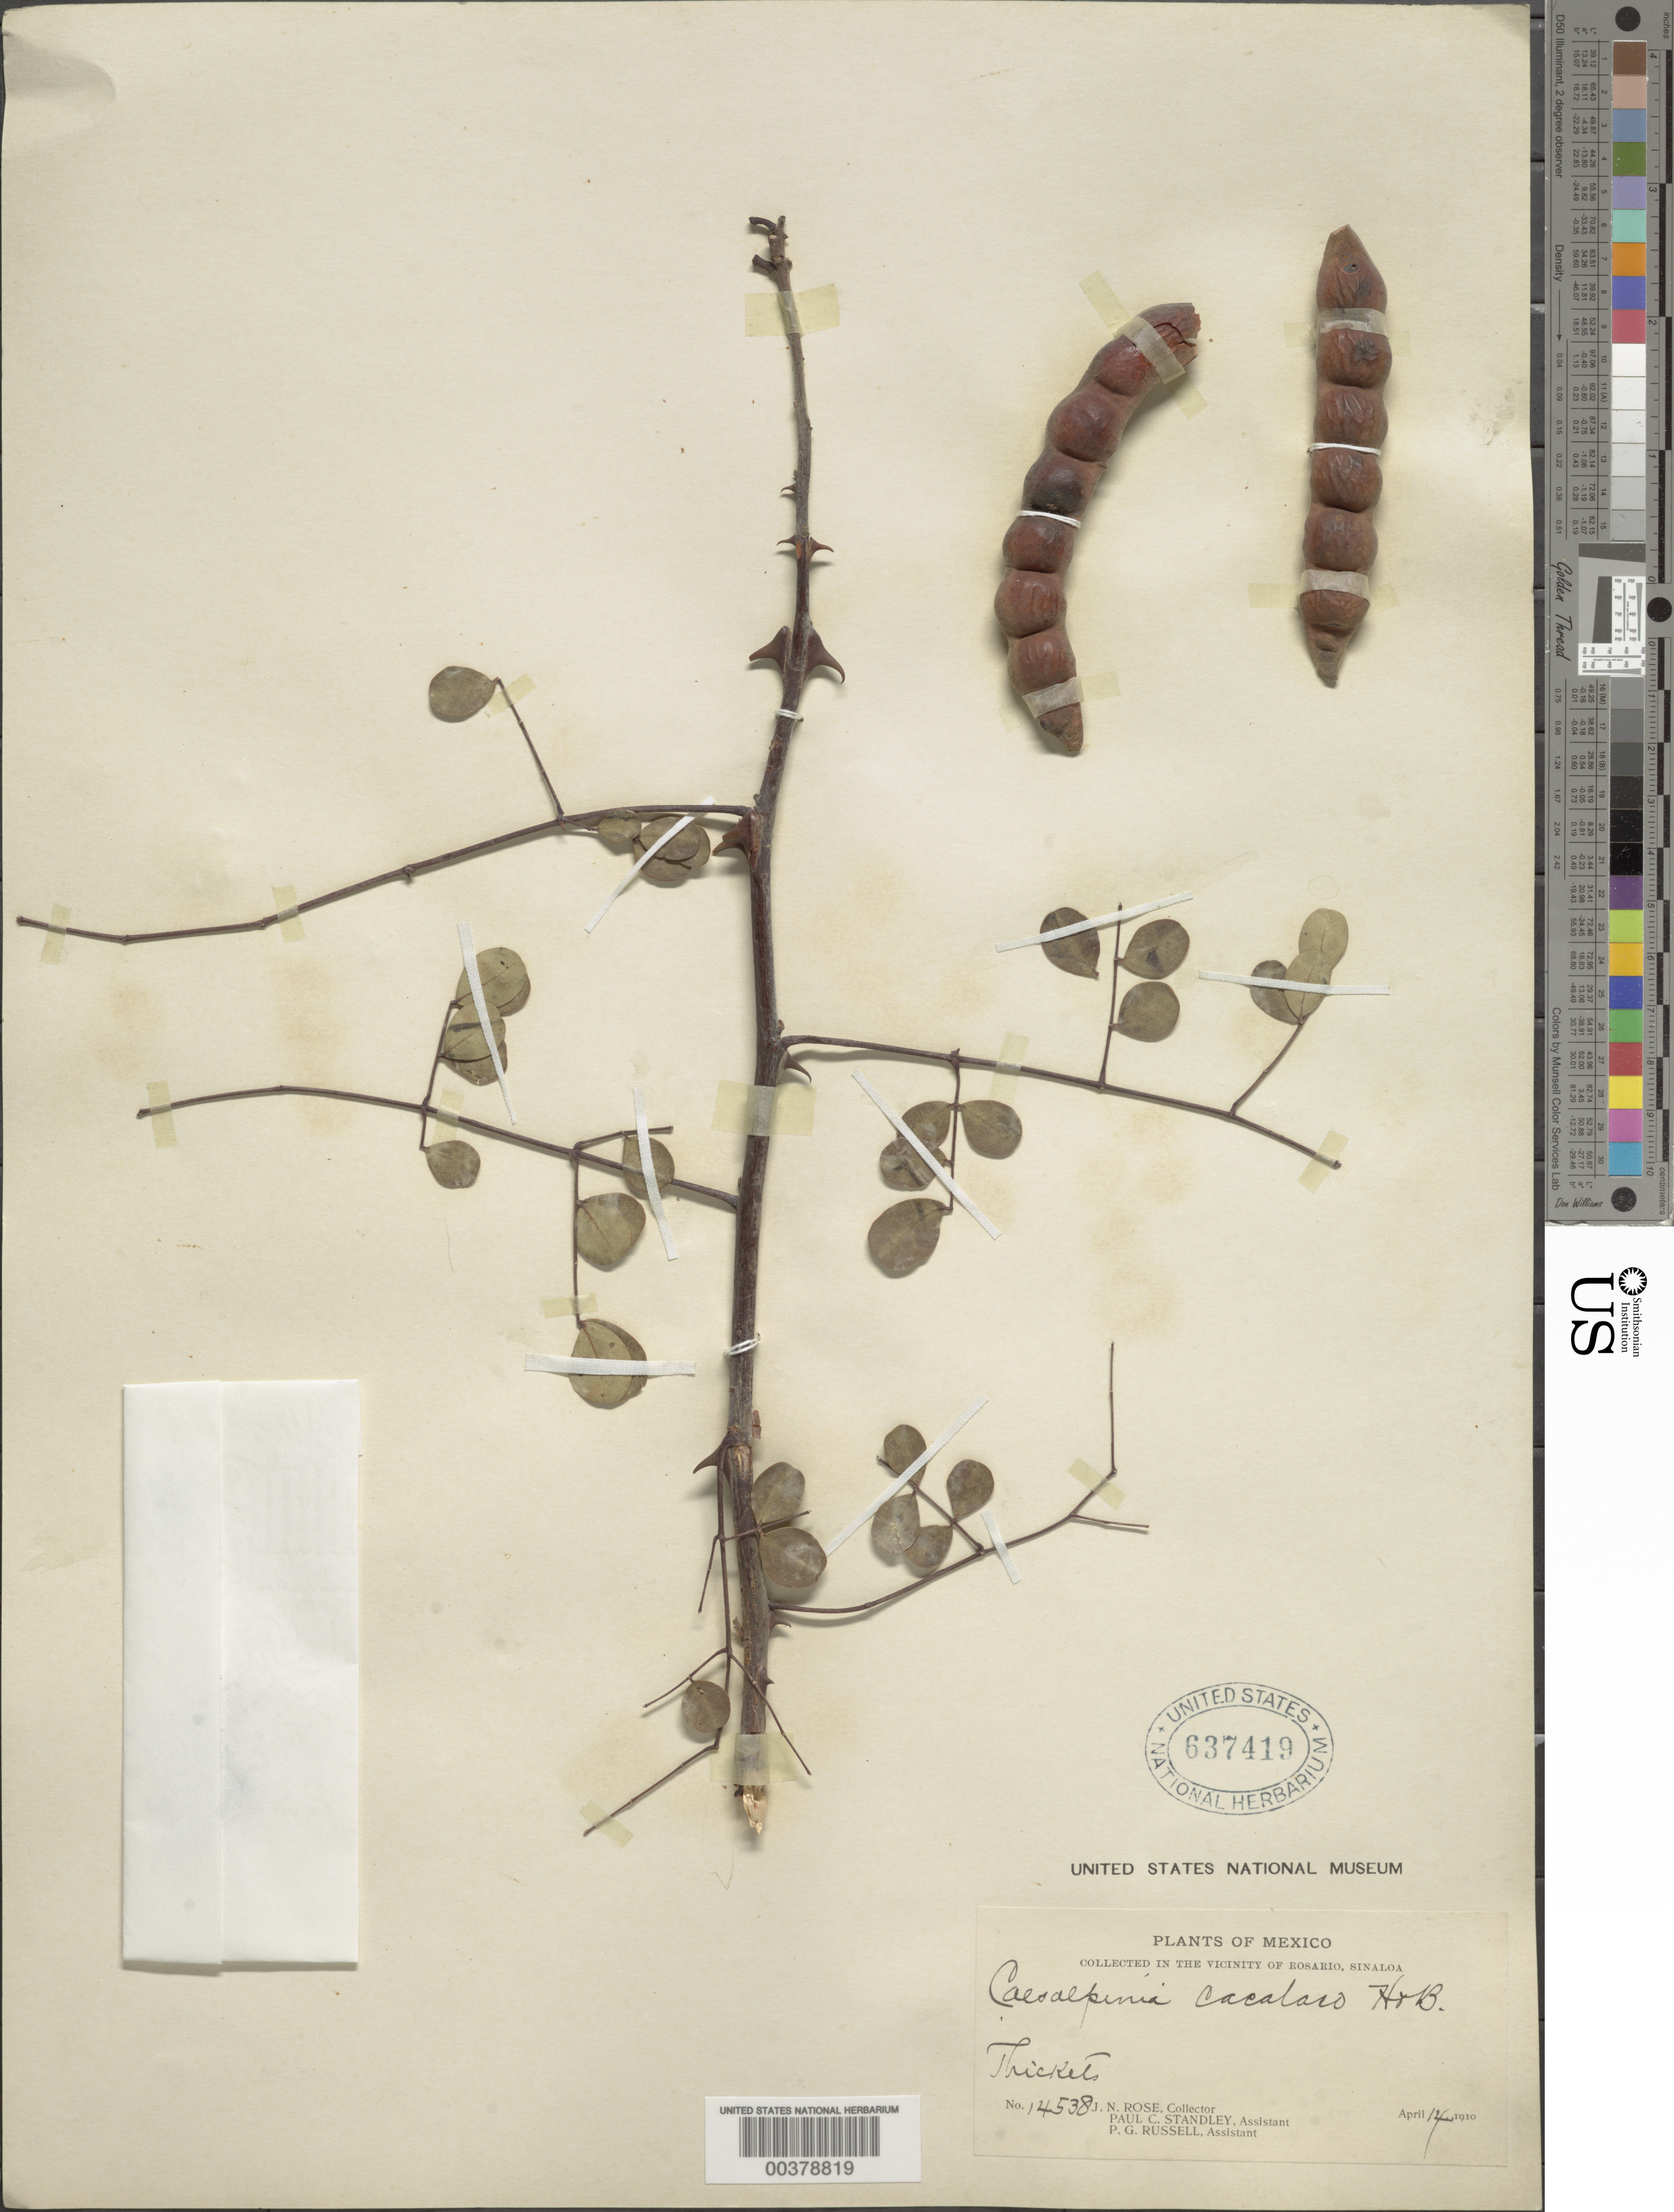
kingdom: Plantae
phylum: Tracheophyta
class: Magnoliopsida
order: Fabales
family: Fabaceae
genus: Tara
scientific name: Tara cacalaco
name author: (Bonpl.) Molinari & Sánchez Och.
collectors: J. N. Rose, P. C. Standley & P. G. Russell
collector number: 14538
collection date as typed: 14 Apr 1910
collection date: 1910-04-14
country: Mexico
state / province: Sinaloa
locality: Vicinity of Rosario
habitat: Thickets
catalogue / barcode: US 637419